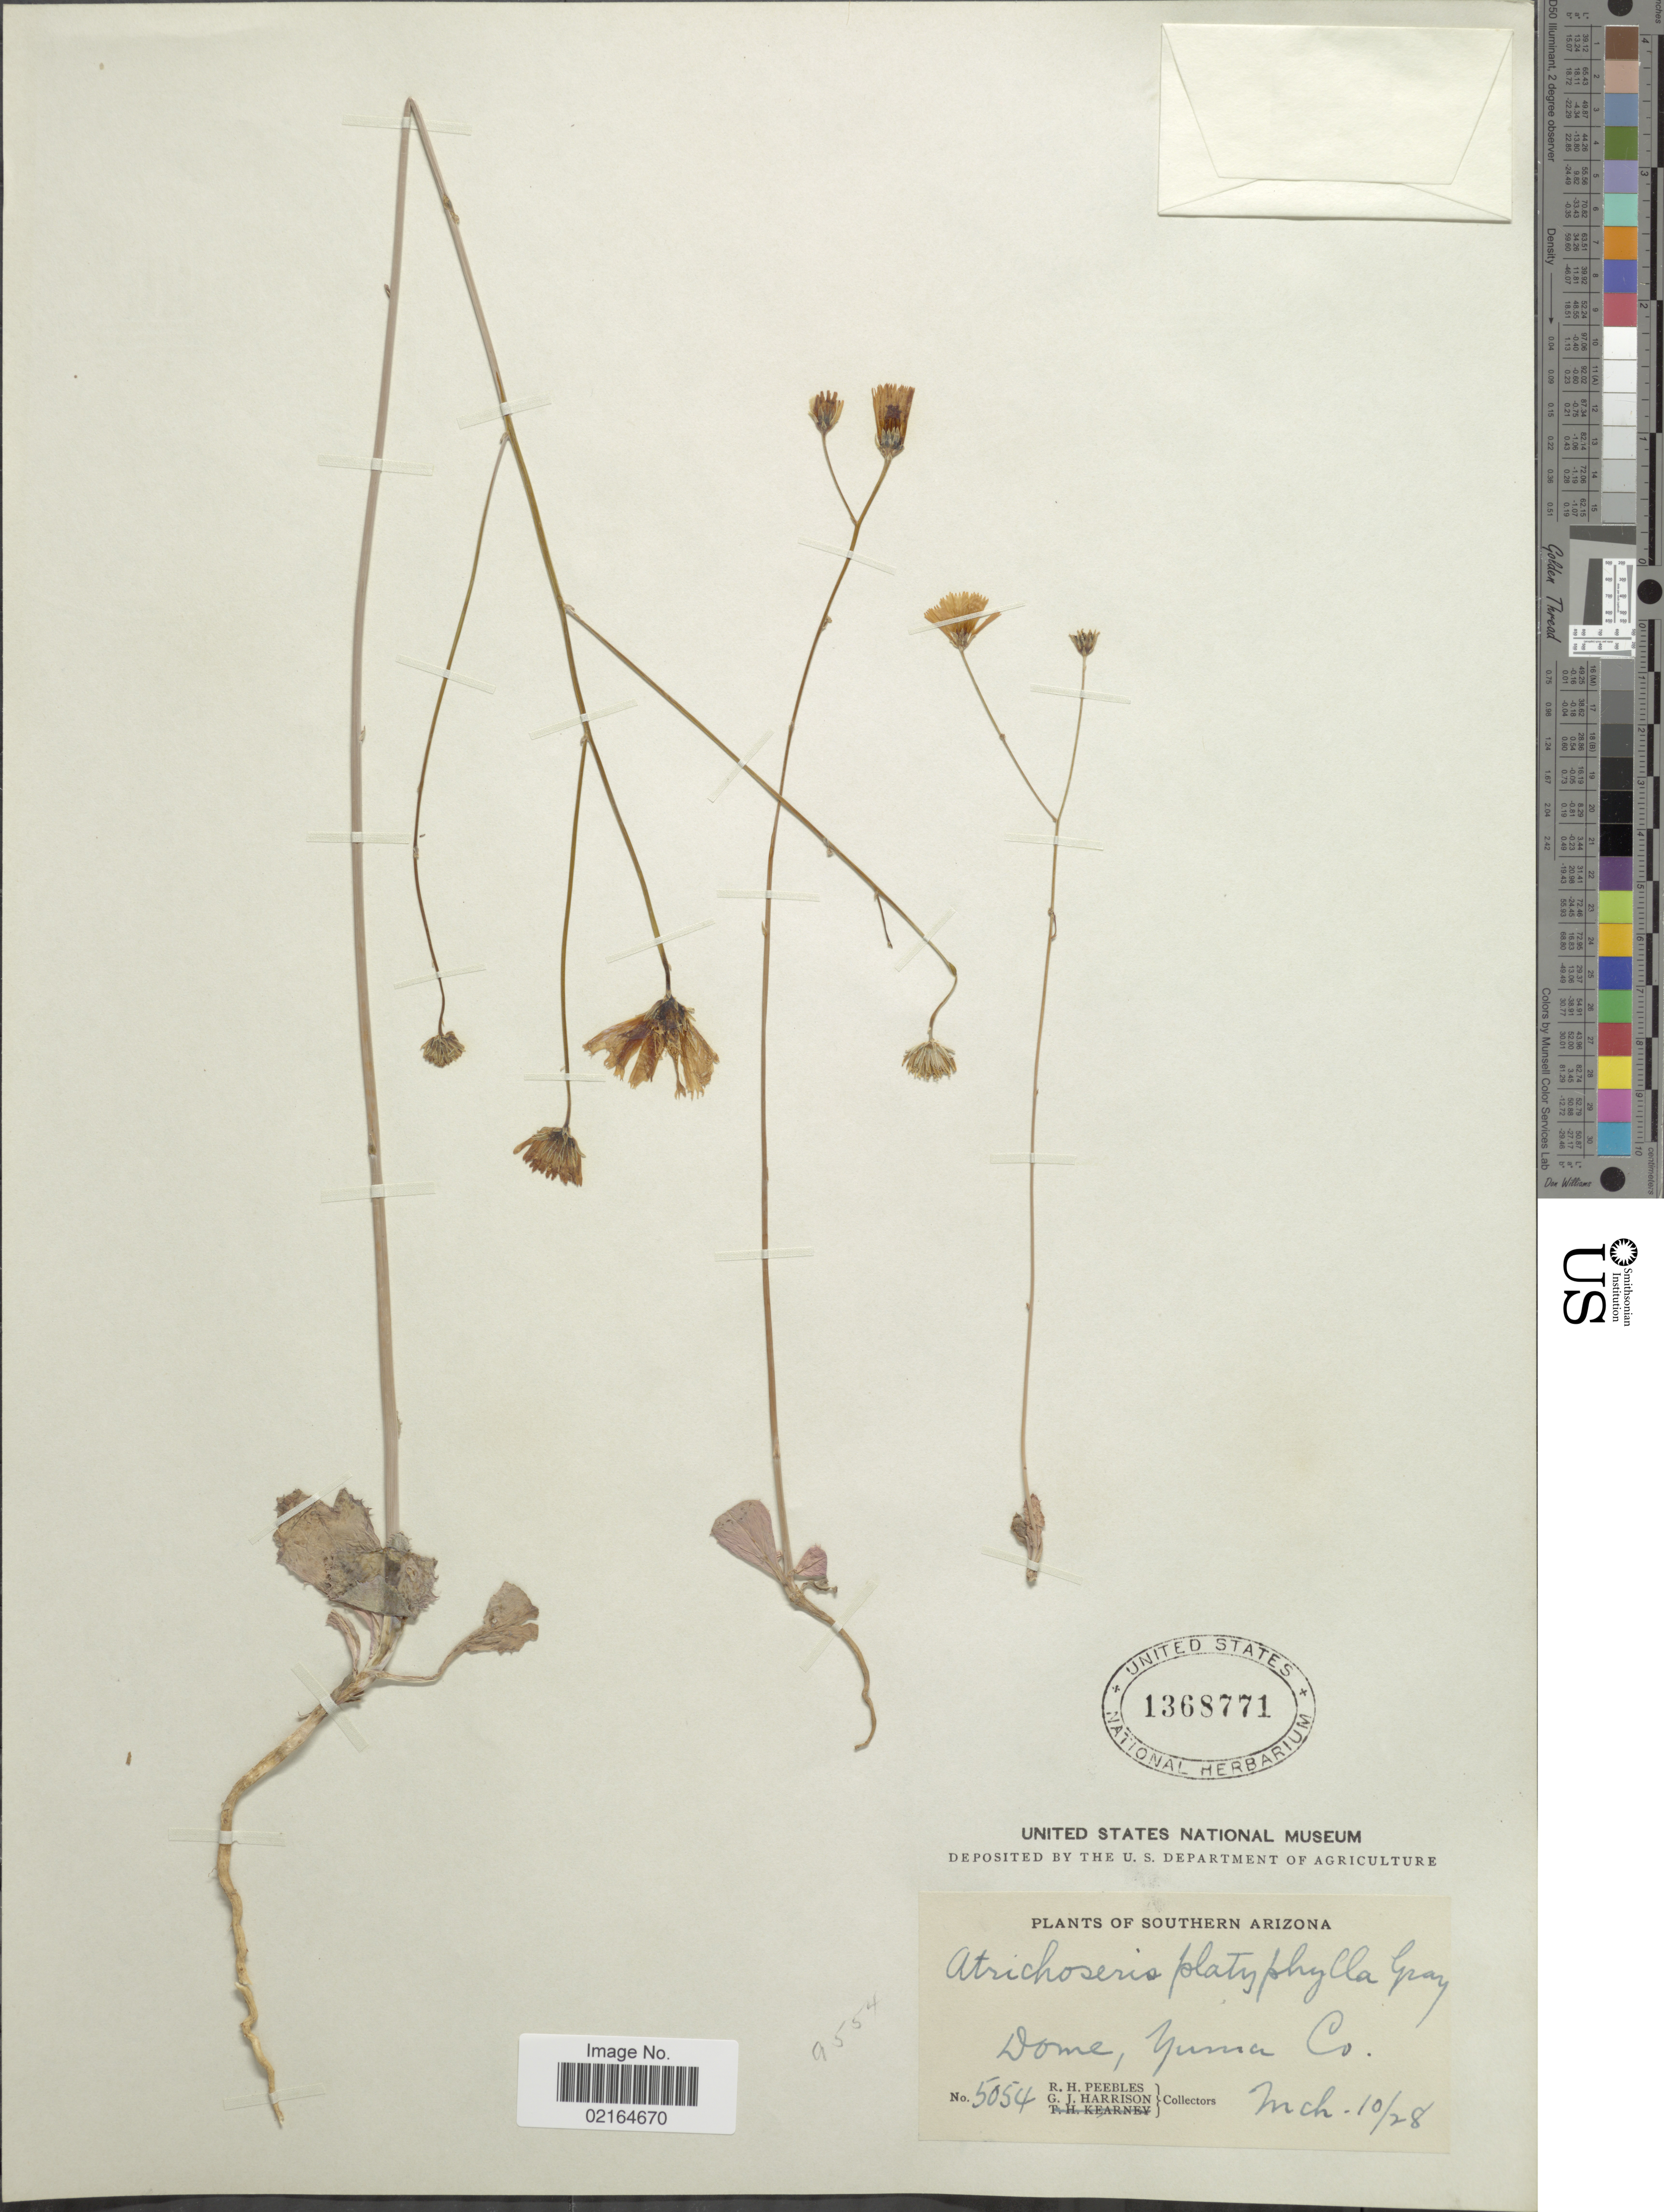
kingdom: Plantae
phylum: Tracheophyta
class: Magnoliopsida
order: Asterales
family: Asteraceae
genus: Atrichoseris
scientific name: Atrichoseris platyphylla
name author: A. Gray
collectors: R. H. Peebles & G. J. Harrison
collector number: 5054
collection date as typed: Transcribed d/m/y: 10/3/28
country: United States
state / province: Arizona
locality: Southern Arizona, Dome, Yuma Co.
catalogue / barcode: US 1368771